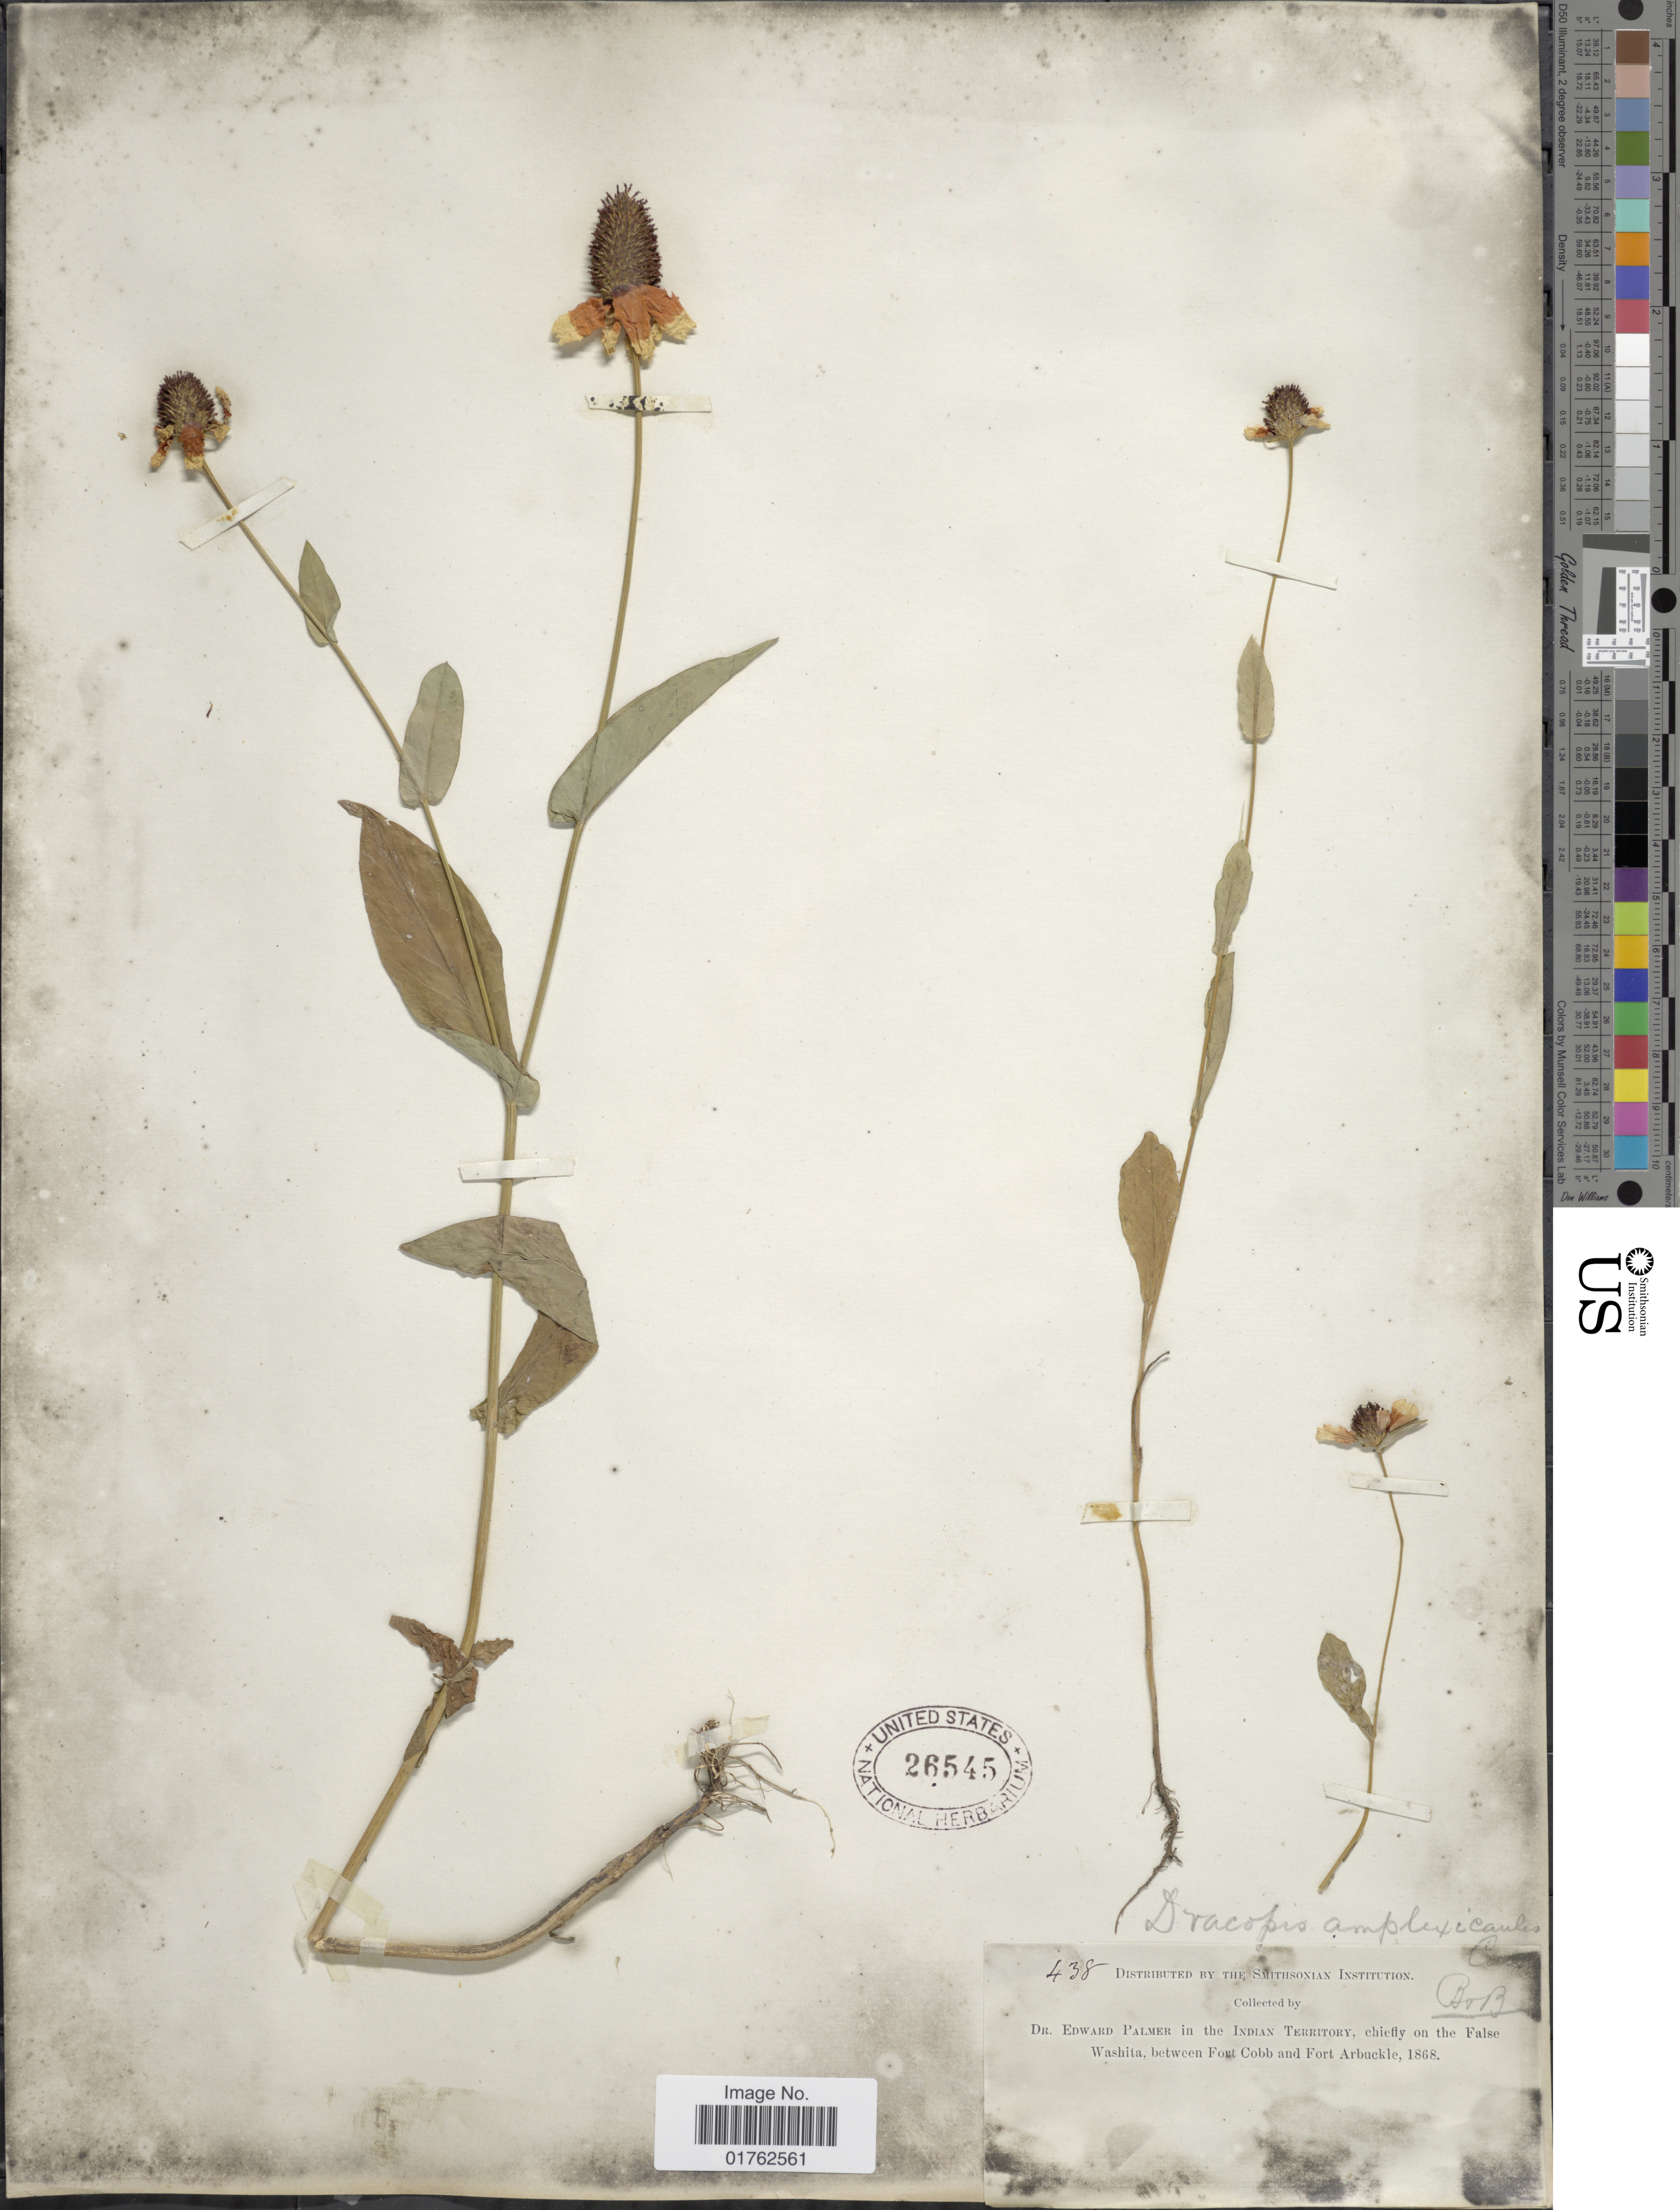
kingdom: Plantae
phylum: Tracheophyta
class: Magnoliopsida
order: Asterales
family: Asteraceae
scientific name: Dracopis amplexicaulis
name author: (Vahl) Cass.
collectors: E. Palmer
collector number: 438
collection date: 1868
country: United States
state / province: Oklahoma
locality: Indian Territory, chiefly on the False Washita, between Fort Cobb and Fort Arbuckle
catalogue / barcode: US 26545